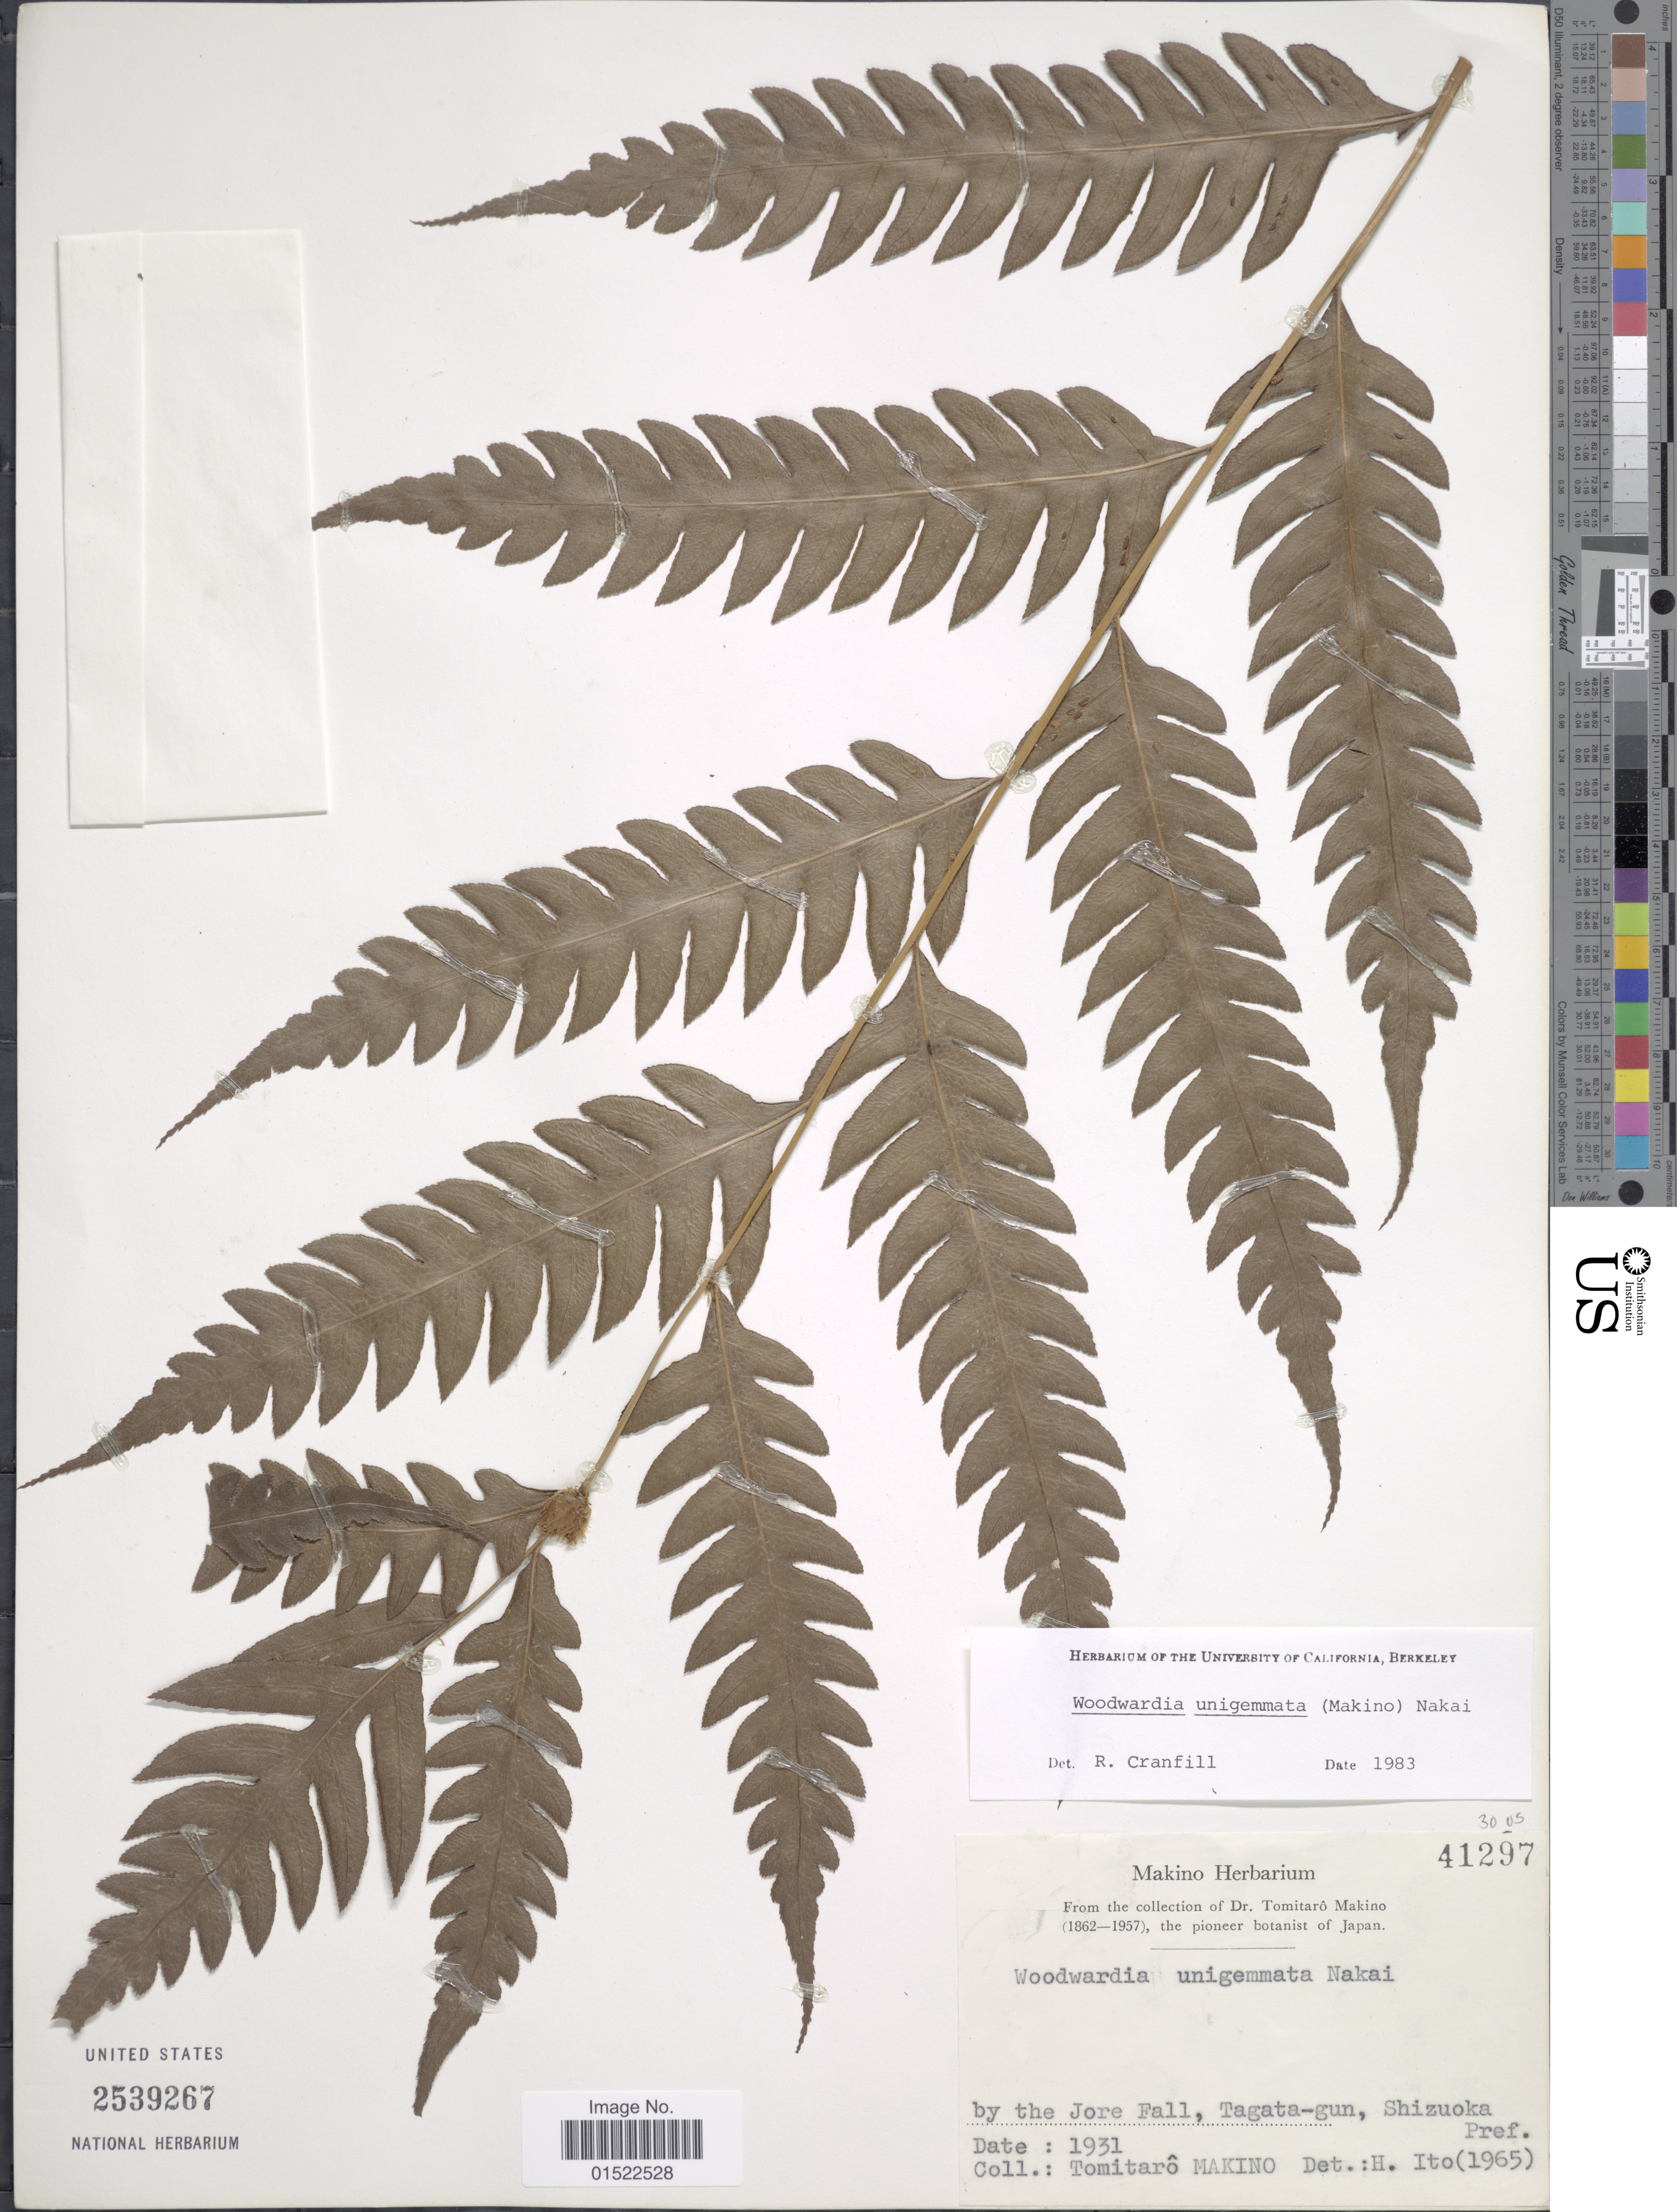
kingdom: Plantae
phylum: Tracheophyta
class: Polypodiopsida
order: Polypodiales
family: Blechnaceae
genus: Woodwardia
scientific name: Woodwardia unigemmata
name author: (Makino) Nakai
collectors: T. Makino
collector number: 41297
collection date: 1931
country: Japan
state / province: Sizuoka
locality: By the Jore Fall, Tagata-gun, Shizuoka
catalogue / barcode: US 2539267